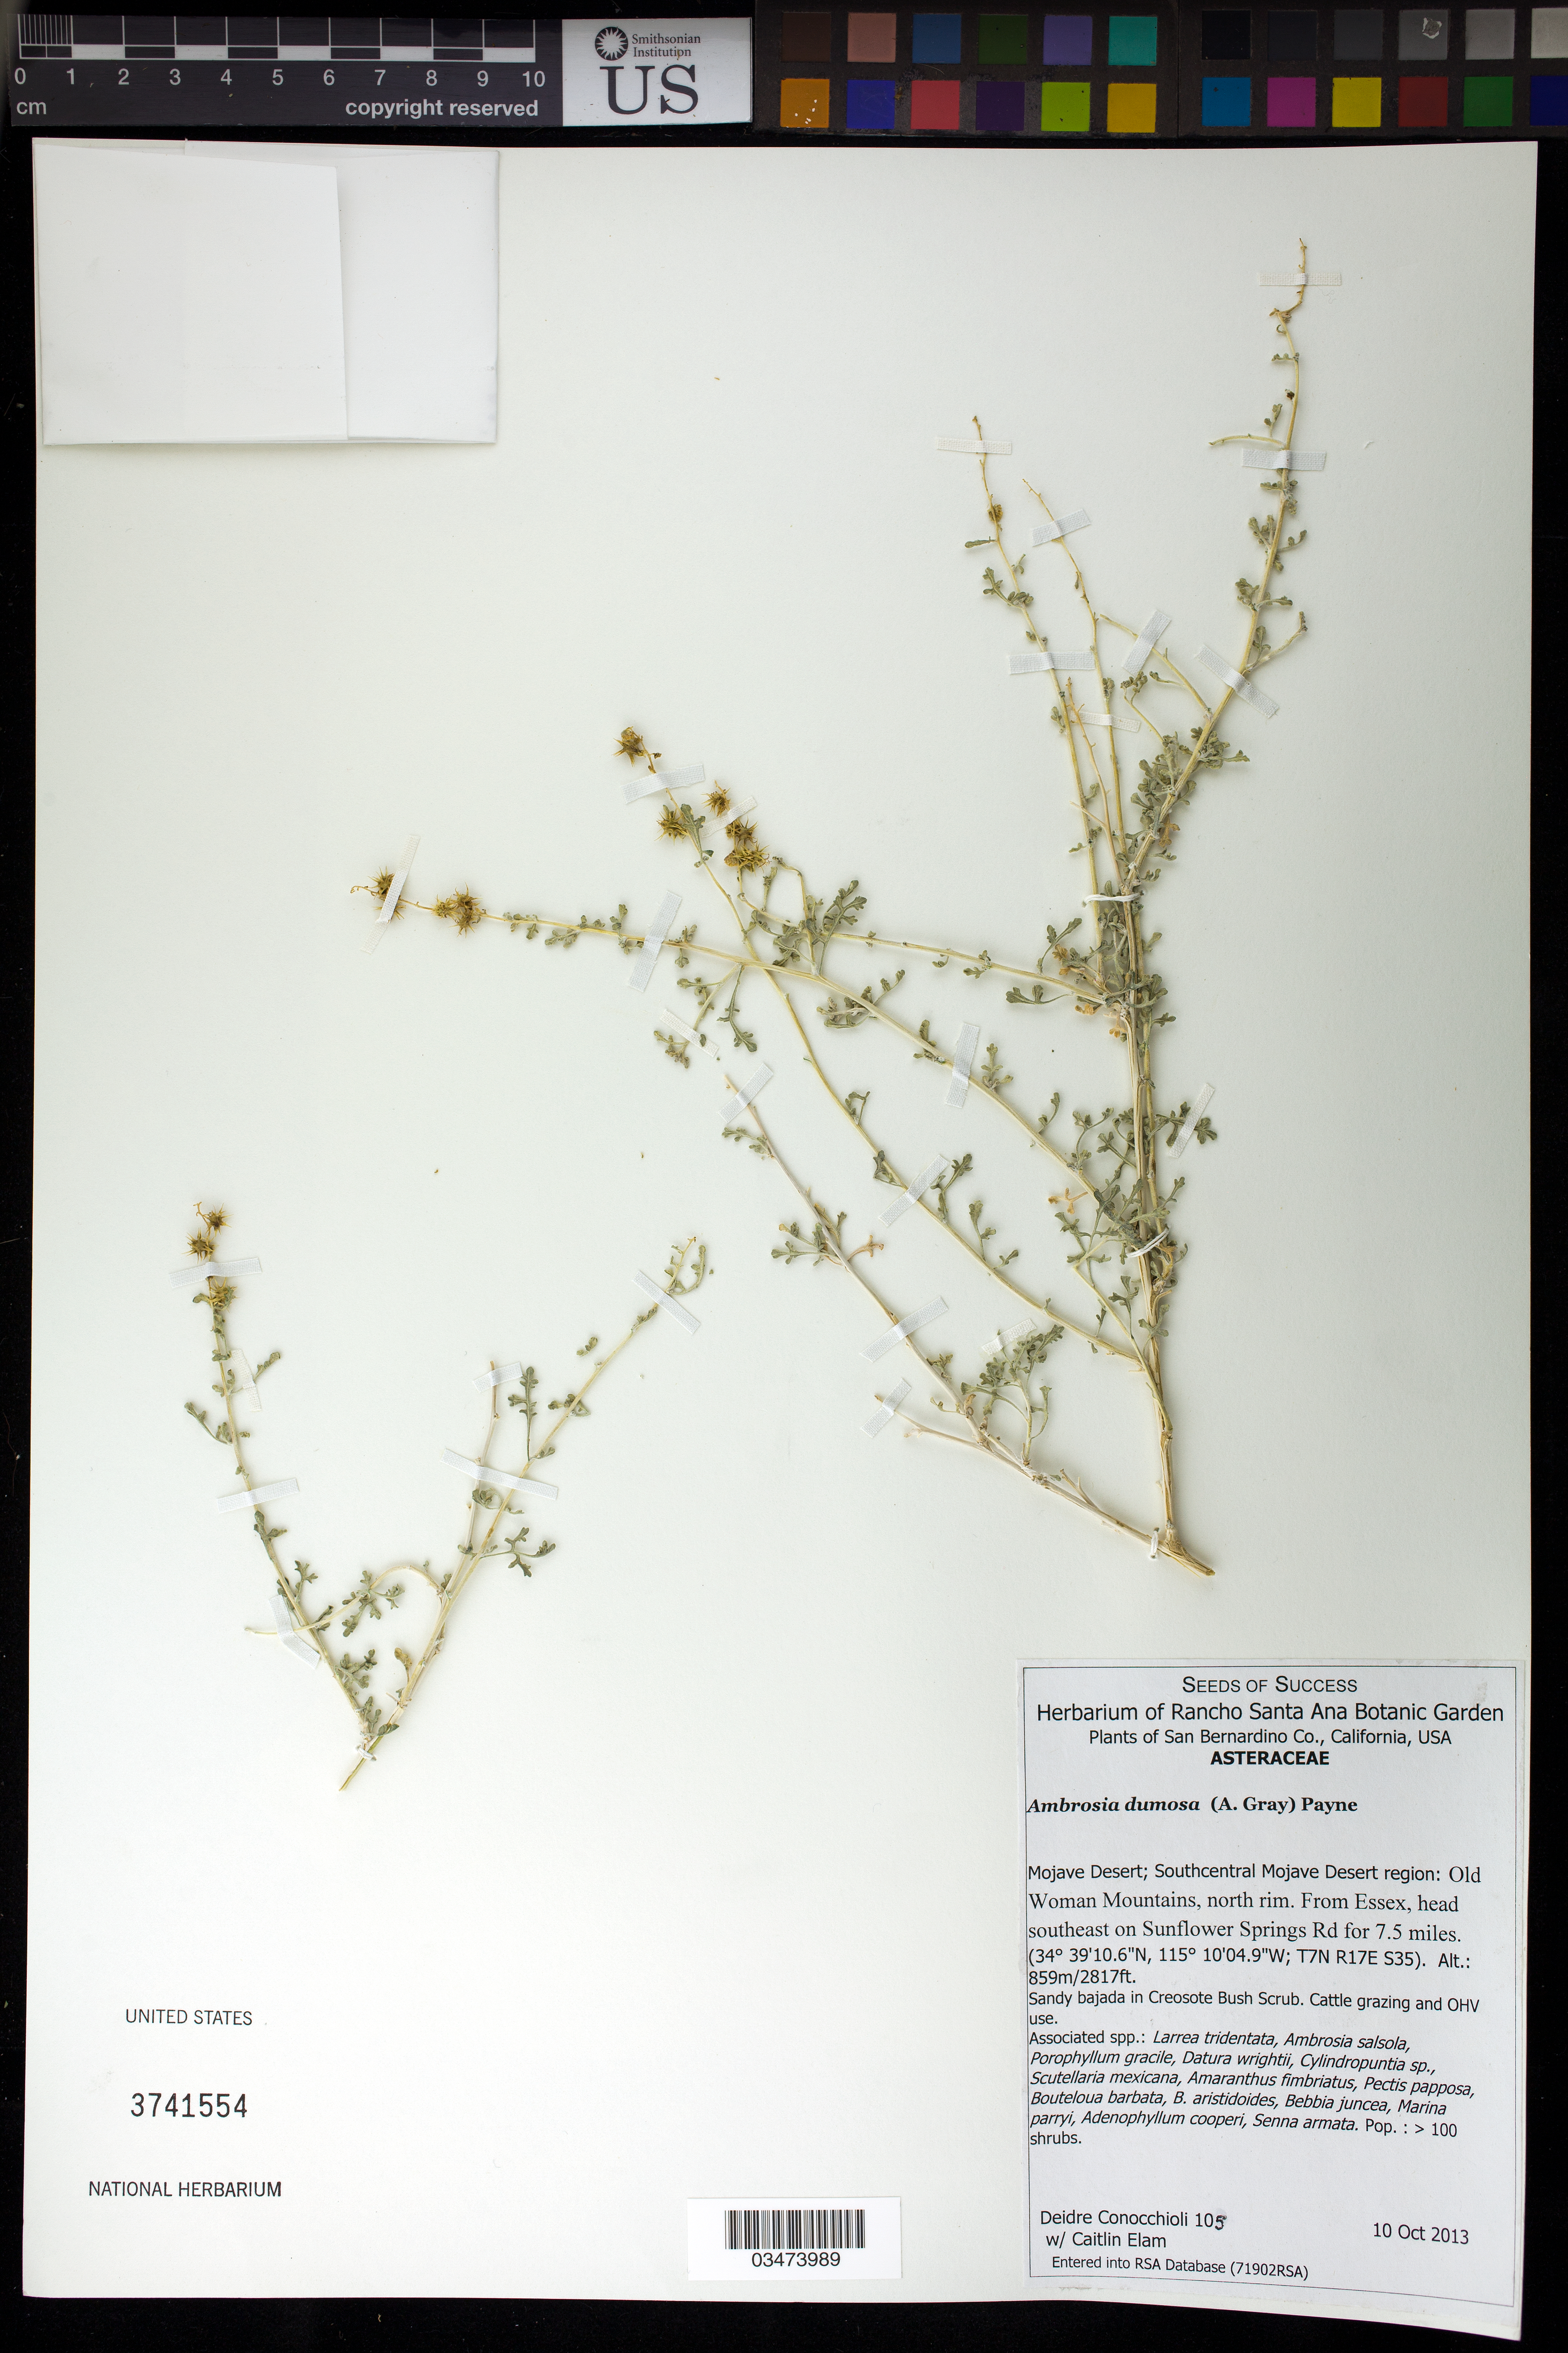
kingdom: Plantae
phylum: Tracheophyta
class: Magnoliopsida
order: Asterales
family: Asteraceae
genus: Ambrosia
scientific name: Ambrosia dumosa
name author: (A. Gray) W.W.Payne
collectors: D. Conocchioli & C. Elam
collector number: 105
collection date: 2013-10-10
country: United States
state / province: California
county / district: San Bernardino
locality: Mojave Desert, Southcentral region, Old Woman Mts. north rim. From Essex, head SE on Sunflower Springs Rd for 7.5 miles.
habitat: Sandy bajada in Creosote Bush Scrub. Associated species: Larrea tridentata, Ambrosia salsola, Datura wrightii, Porophyllum gracile, ect.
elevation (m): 859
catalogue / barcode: US 3741554